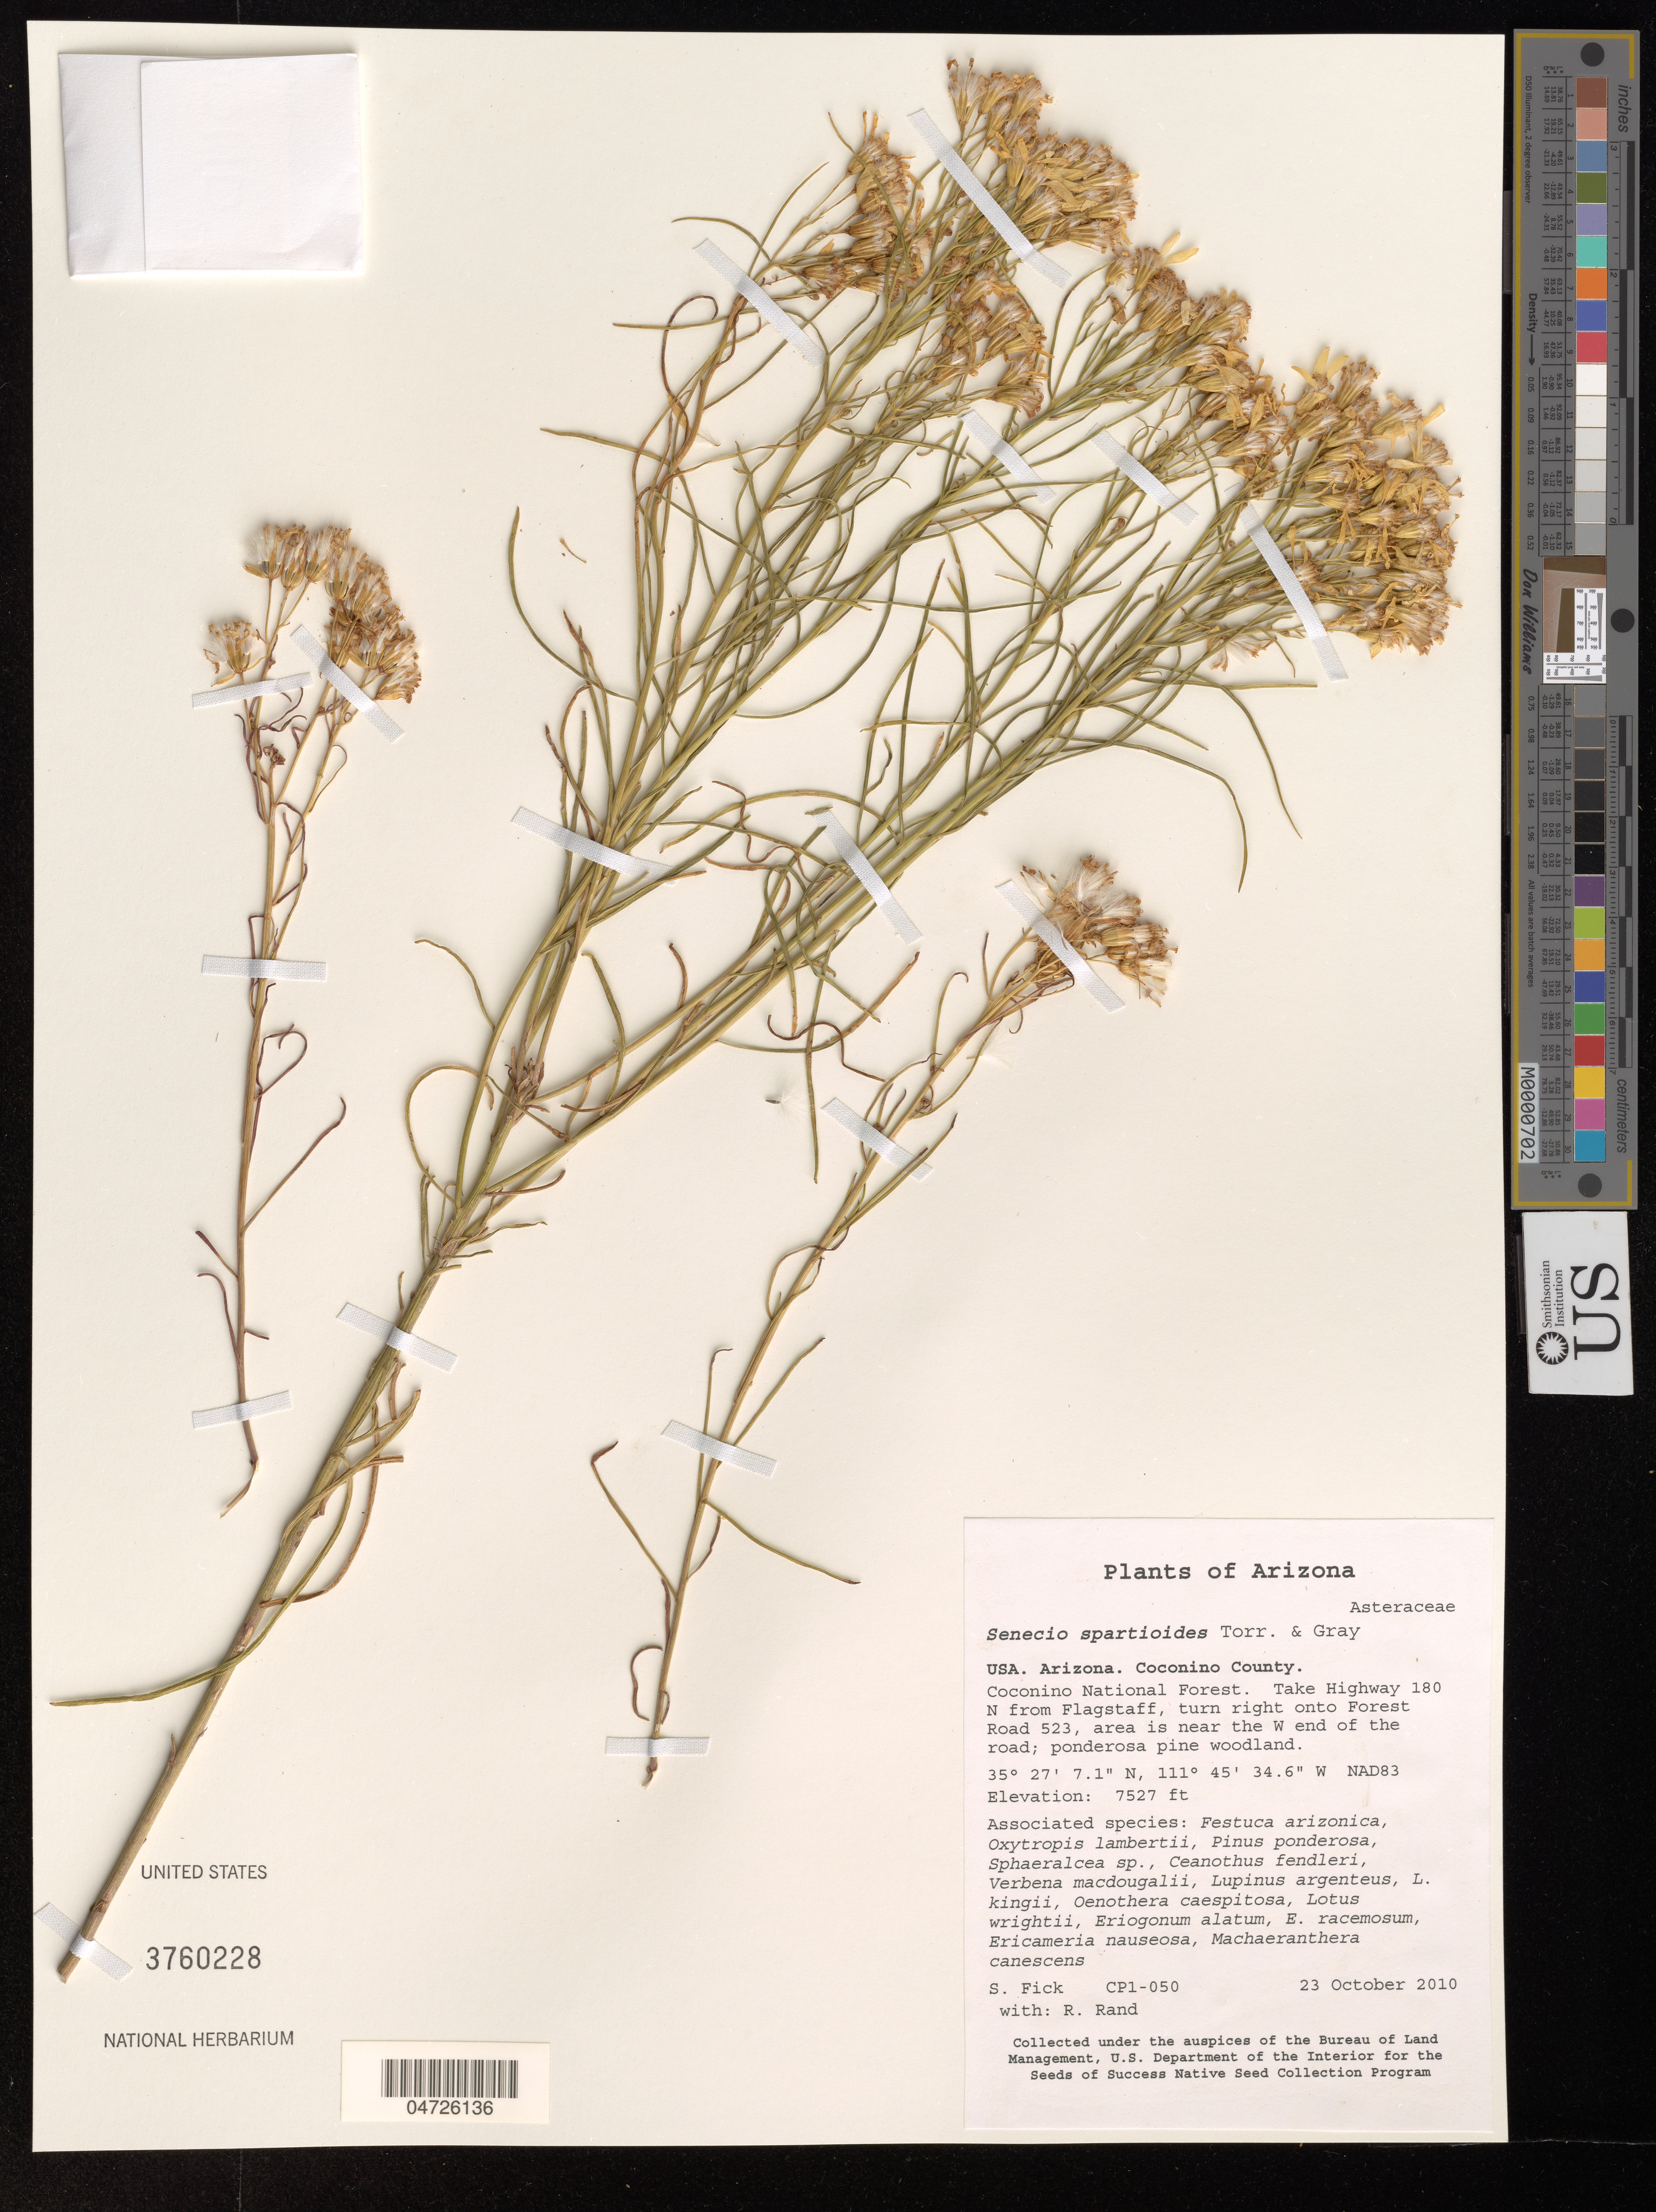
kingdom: Plantae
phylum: Tracheophyta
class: Magnoliopsida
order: Asterales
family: Asteraceae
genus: Senecio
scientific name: Senecio spartioides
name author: Torr. & A. Gray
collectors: S. Fick & R. Rand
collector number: CP1-050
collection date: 2010-10-23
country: United States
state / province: Arizona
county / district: Coconino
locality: Coconino County. Coconino National Forest. Take Highway 180 N from Flagstaff, turn right onto Forest Road 523, area is near the W end of the road. NAD83.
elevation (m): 2294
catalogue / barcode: US 3760228